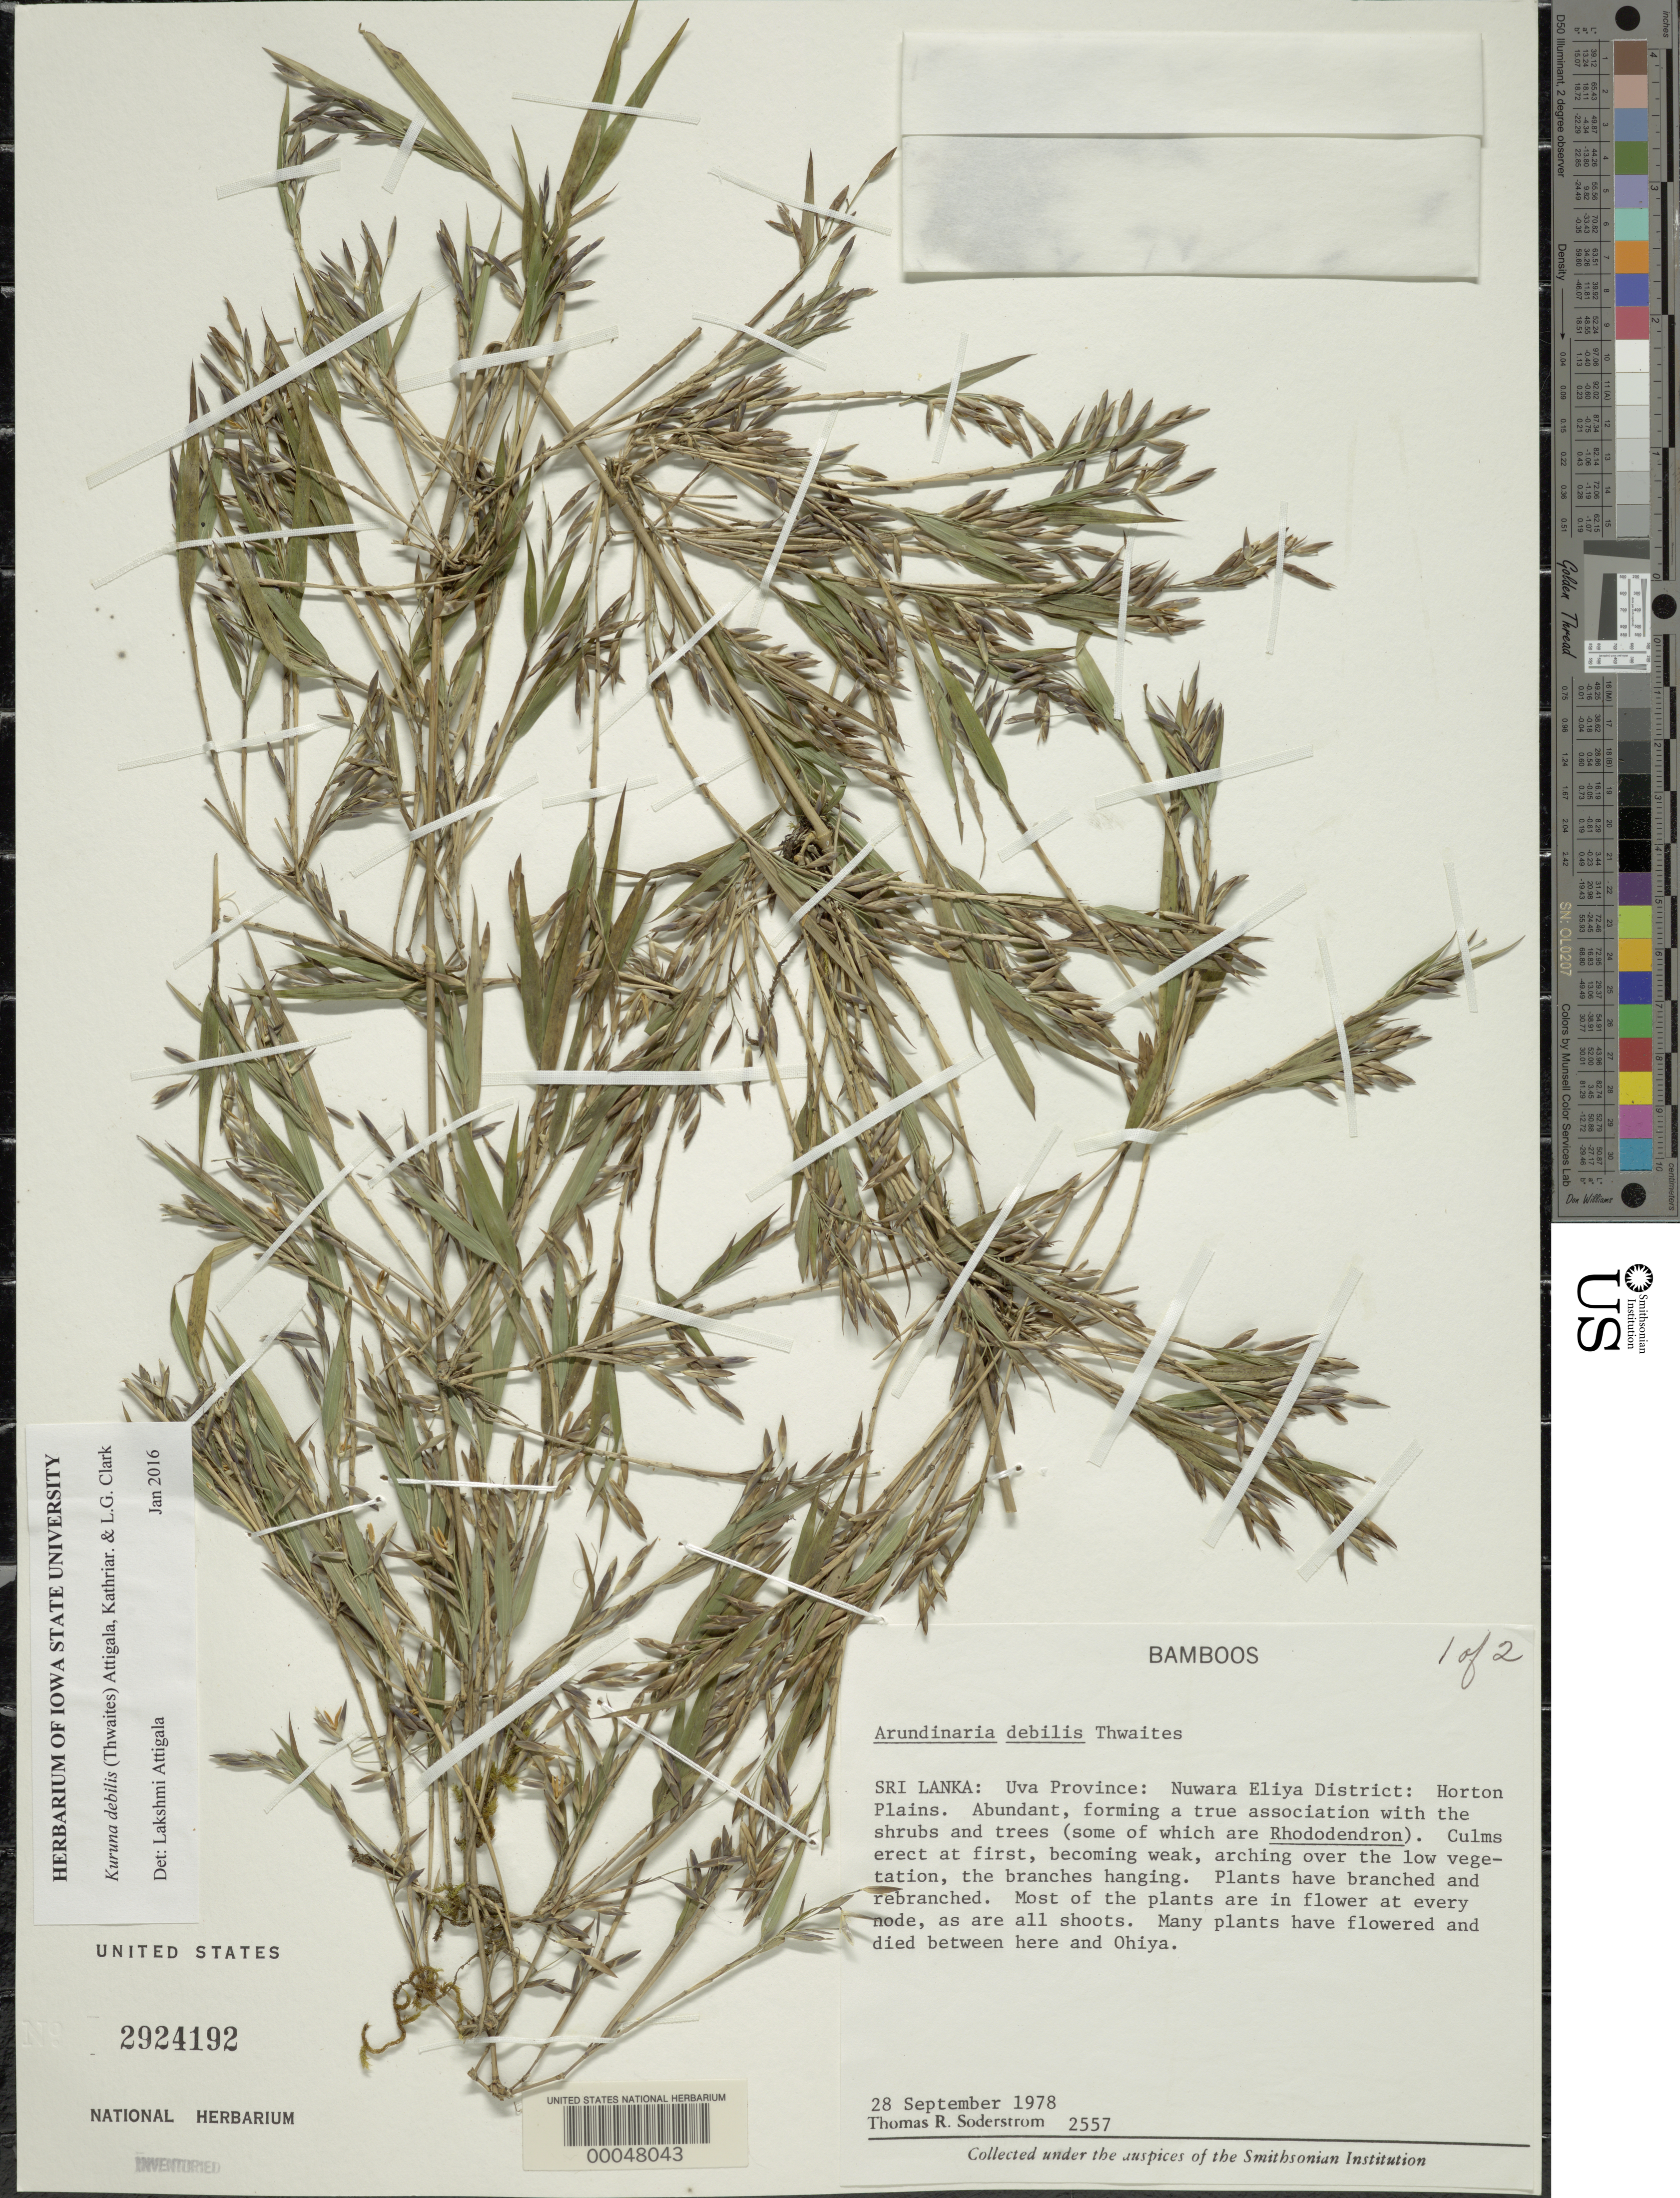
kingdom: Plantae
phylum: Tracheophyta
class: Liliopsida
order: Poales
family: Poaceae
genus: Kuruna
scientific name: Kuruna debilis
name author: (Thwaites) Attigala et al.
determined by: Attigala, L.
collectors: T. R. Soderstrom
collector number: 2557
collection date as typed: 28 Sep 1978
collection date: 1978-09-28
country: Sri Lanka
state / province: Central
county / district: Nuwara Eliya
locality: Horton plains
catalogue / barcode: US 2924192